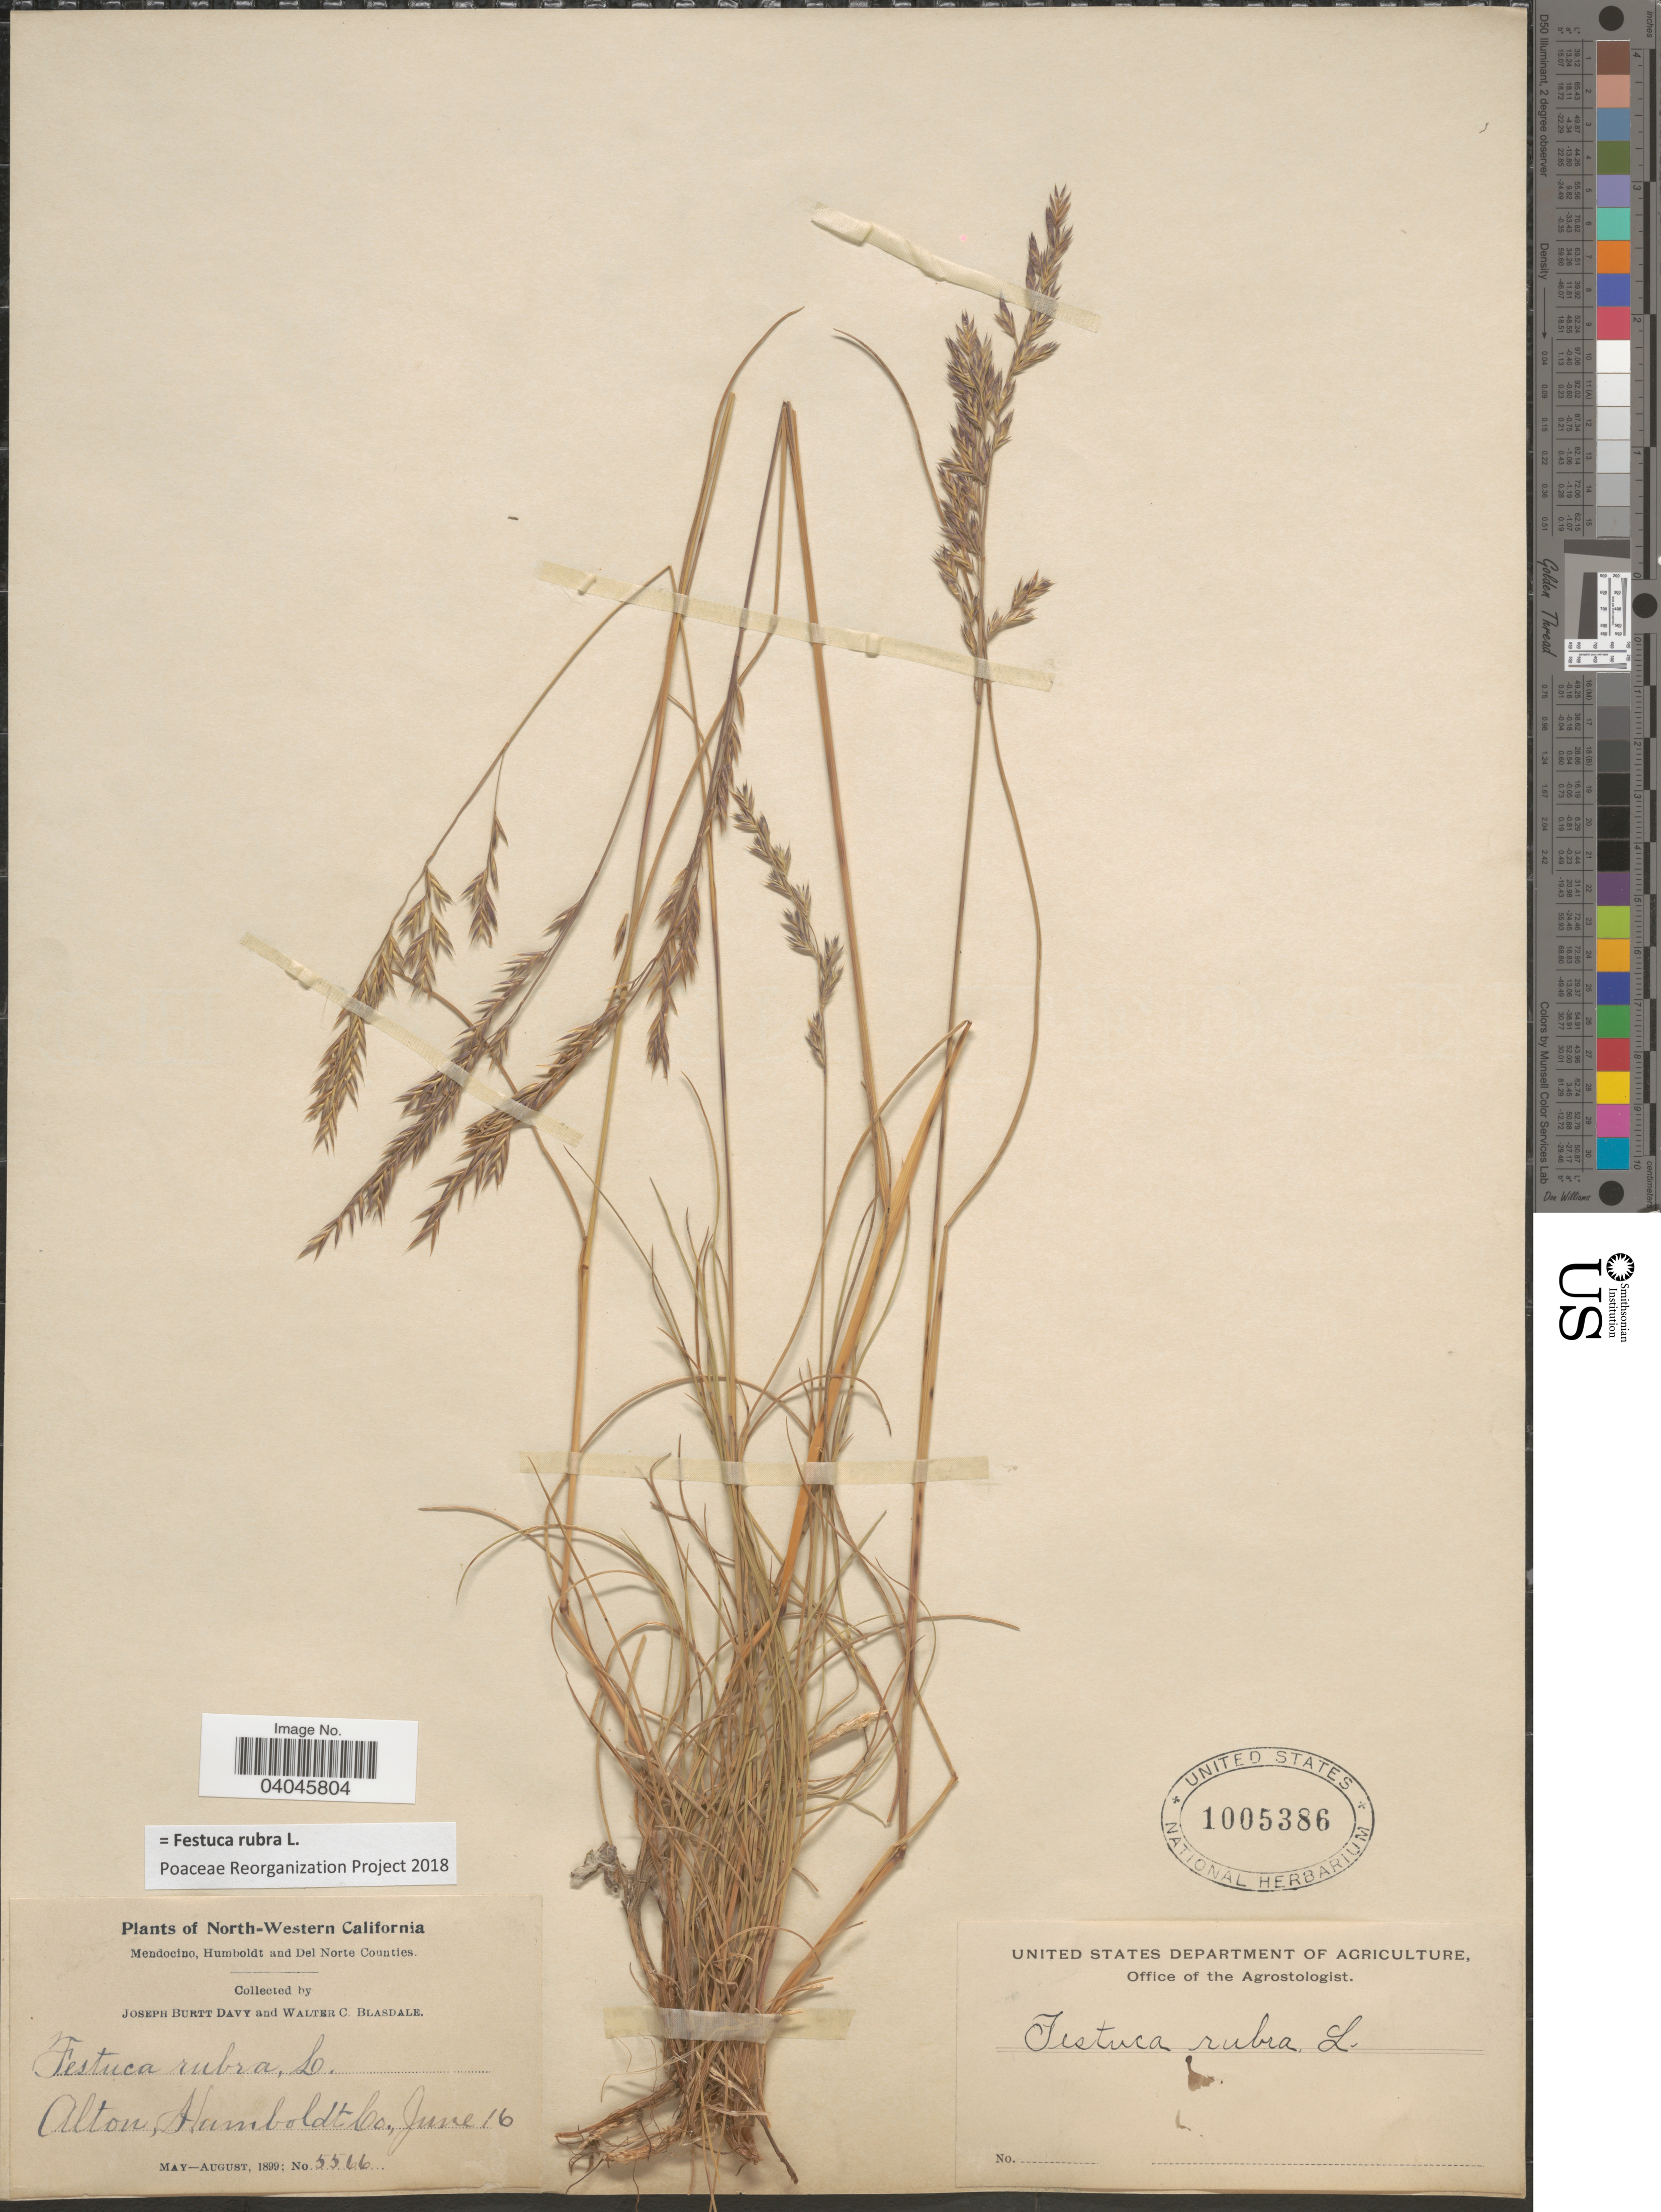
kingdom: Plantae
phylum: Tracheophyta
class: Liliopsida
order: Poales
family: Poaceae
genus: Festuca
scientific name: Festuca rubra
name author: L.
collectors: J. Burtt Davy & W. Blasdale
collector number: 5566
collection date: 1899-06-16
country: United States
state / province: California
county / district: Humboldt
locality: North-Western California. Alton, Humbolt Co.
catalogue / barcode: US 1005386